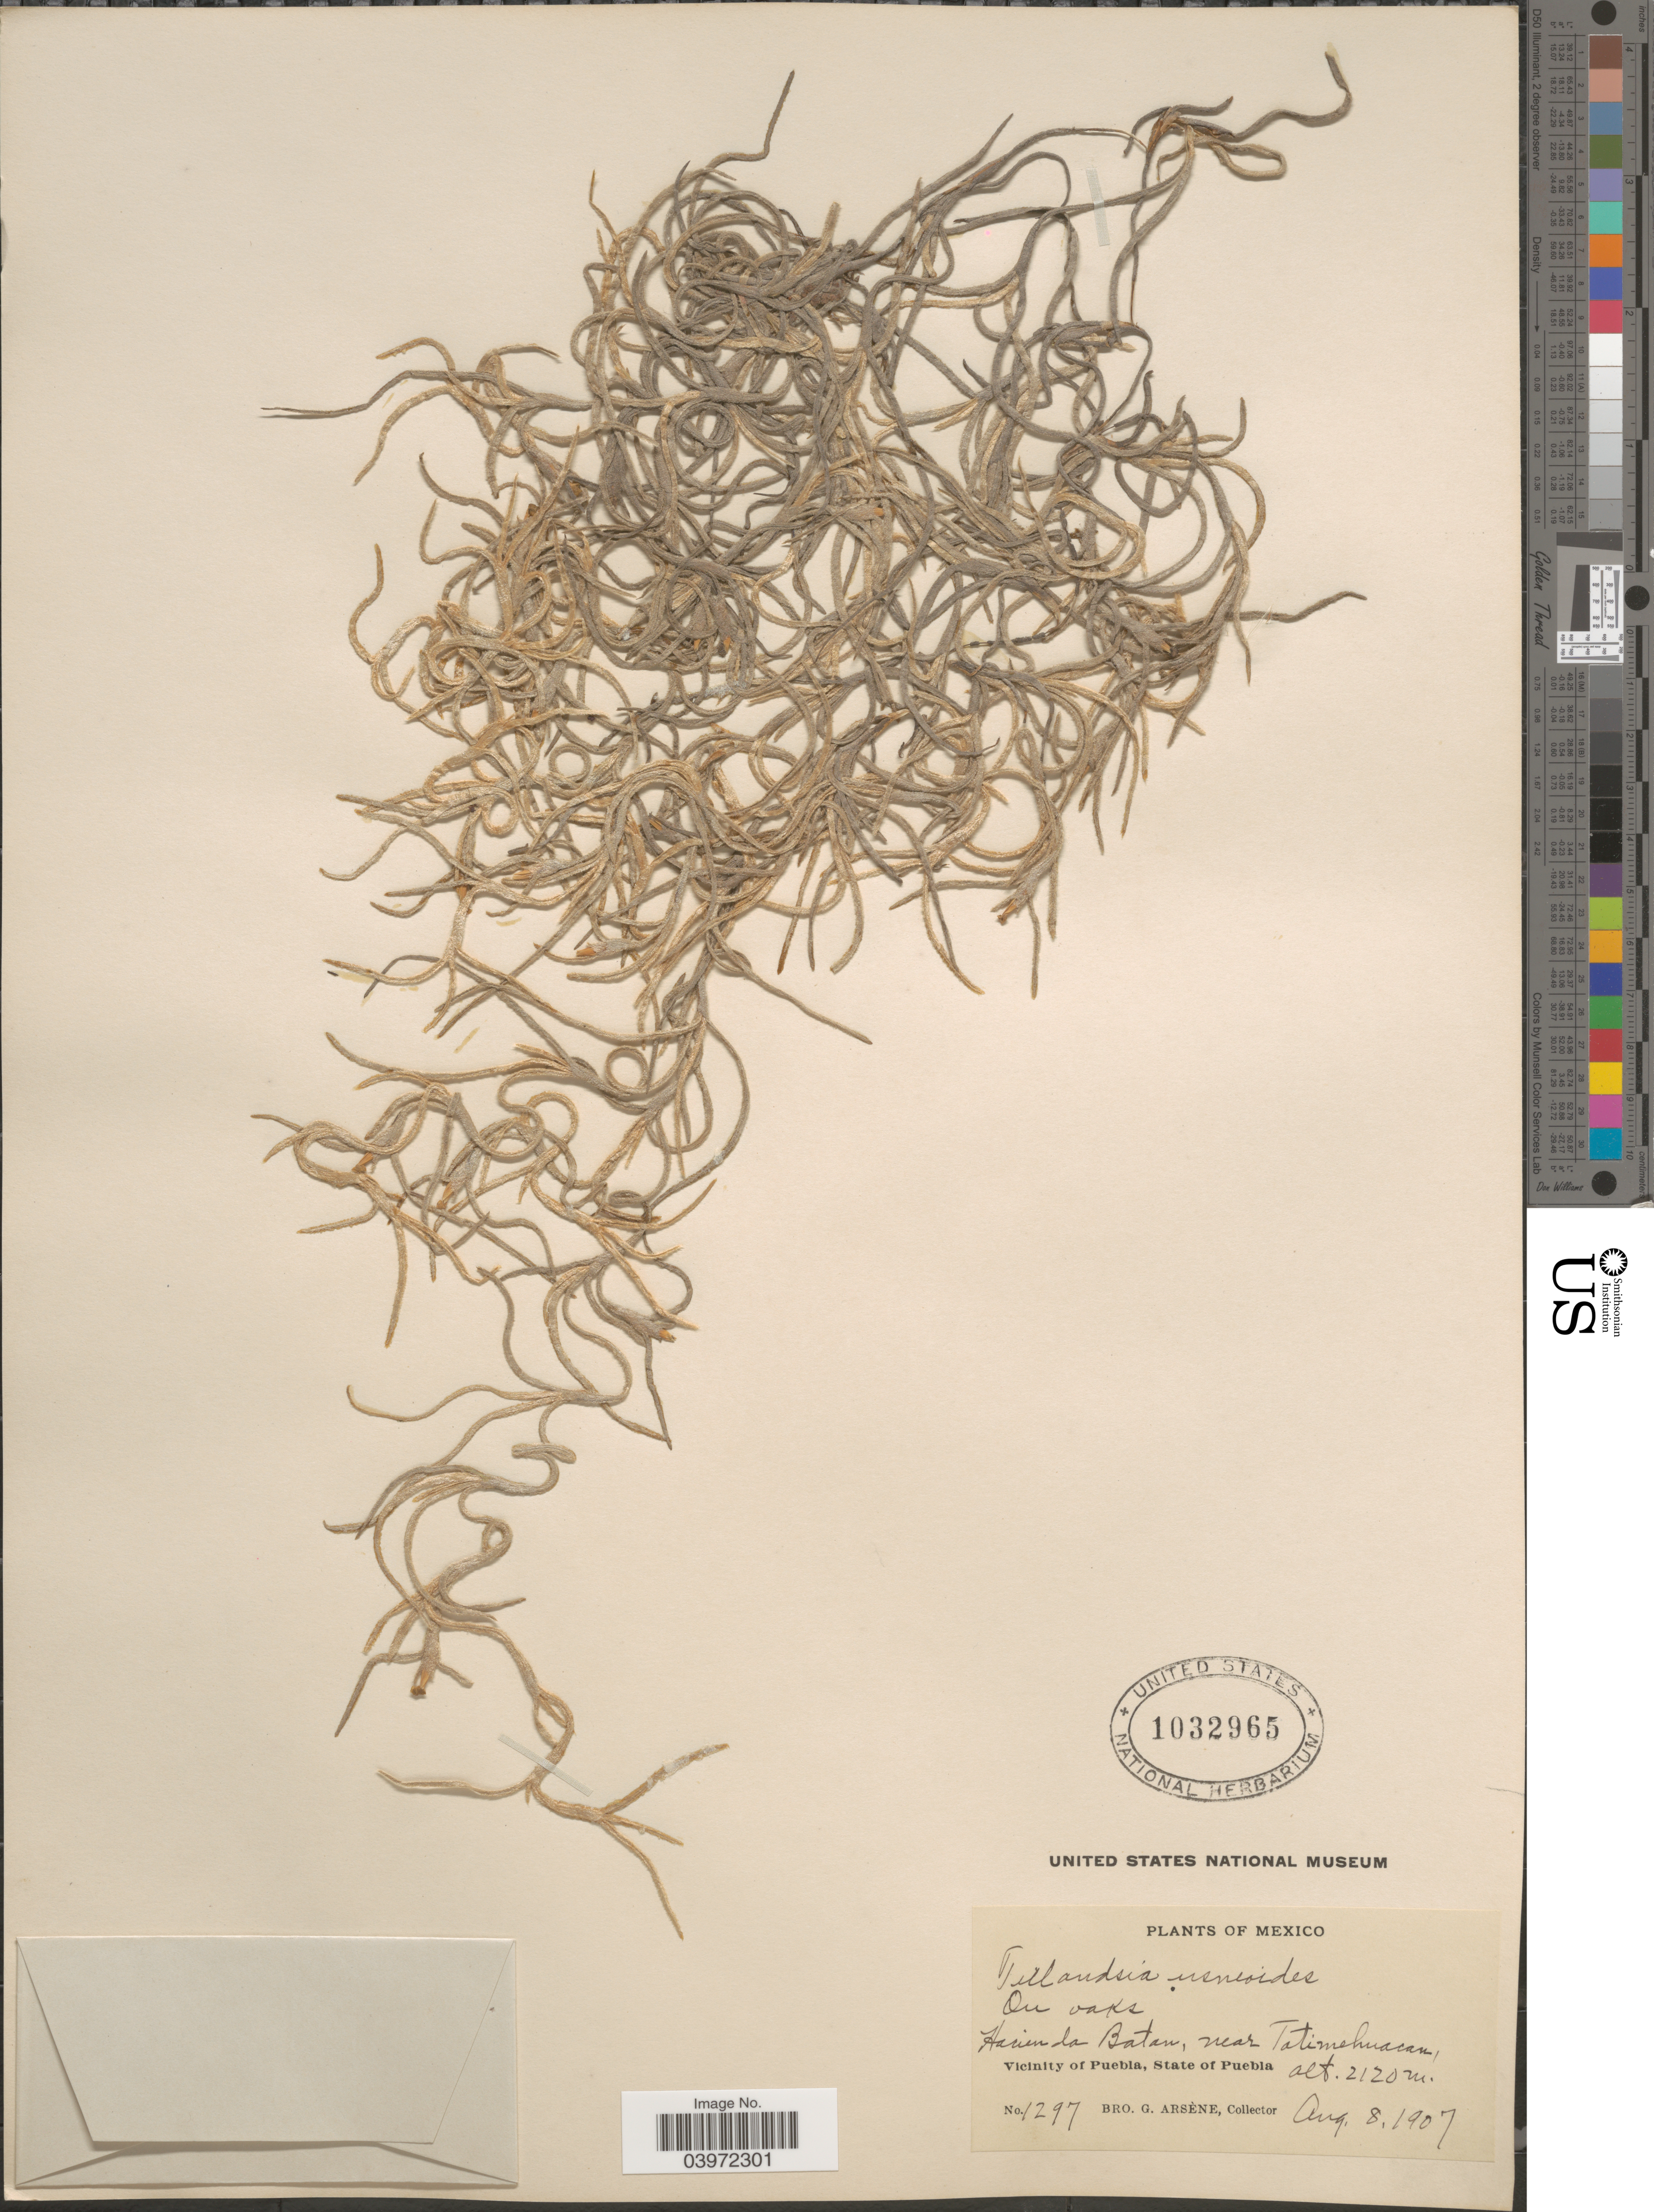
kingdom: Plantae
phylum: Tracheophyta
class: Liliopsida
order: Poales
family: Bromeliaceae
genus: Tillandsia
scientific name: Tillandsia usneoides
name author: (L.) L.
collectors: Bro. G. Arsène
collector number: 1297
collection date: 1907-08-08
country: Mexico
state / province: Puebla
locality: Hacienda Batan, near Totimehuacan, Vicinity of Puebla.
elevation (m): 2120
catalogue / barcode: US 1032965